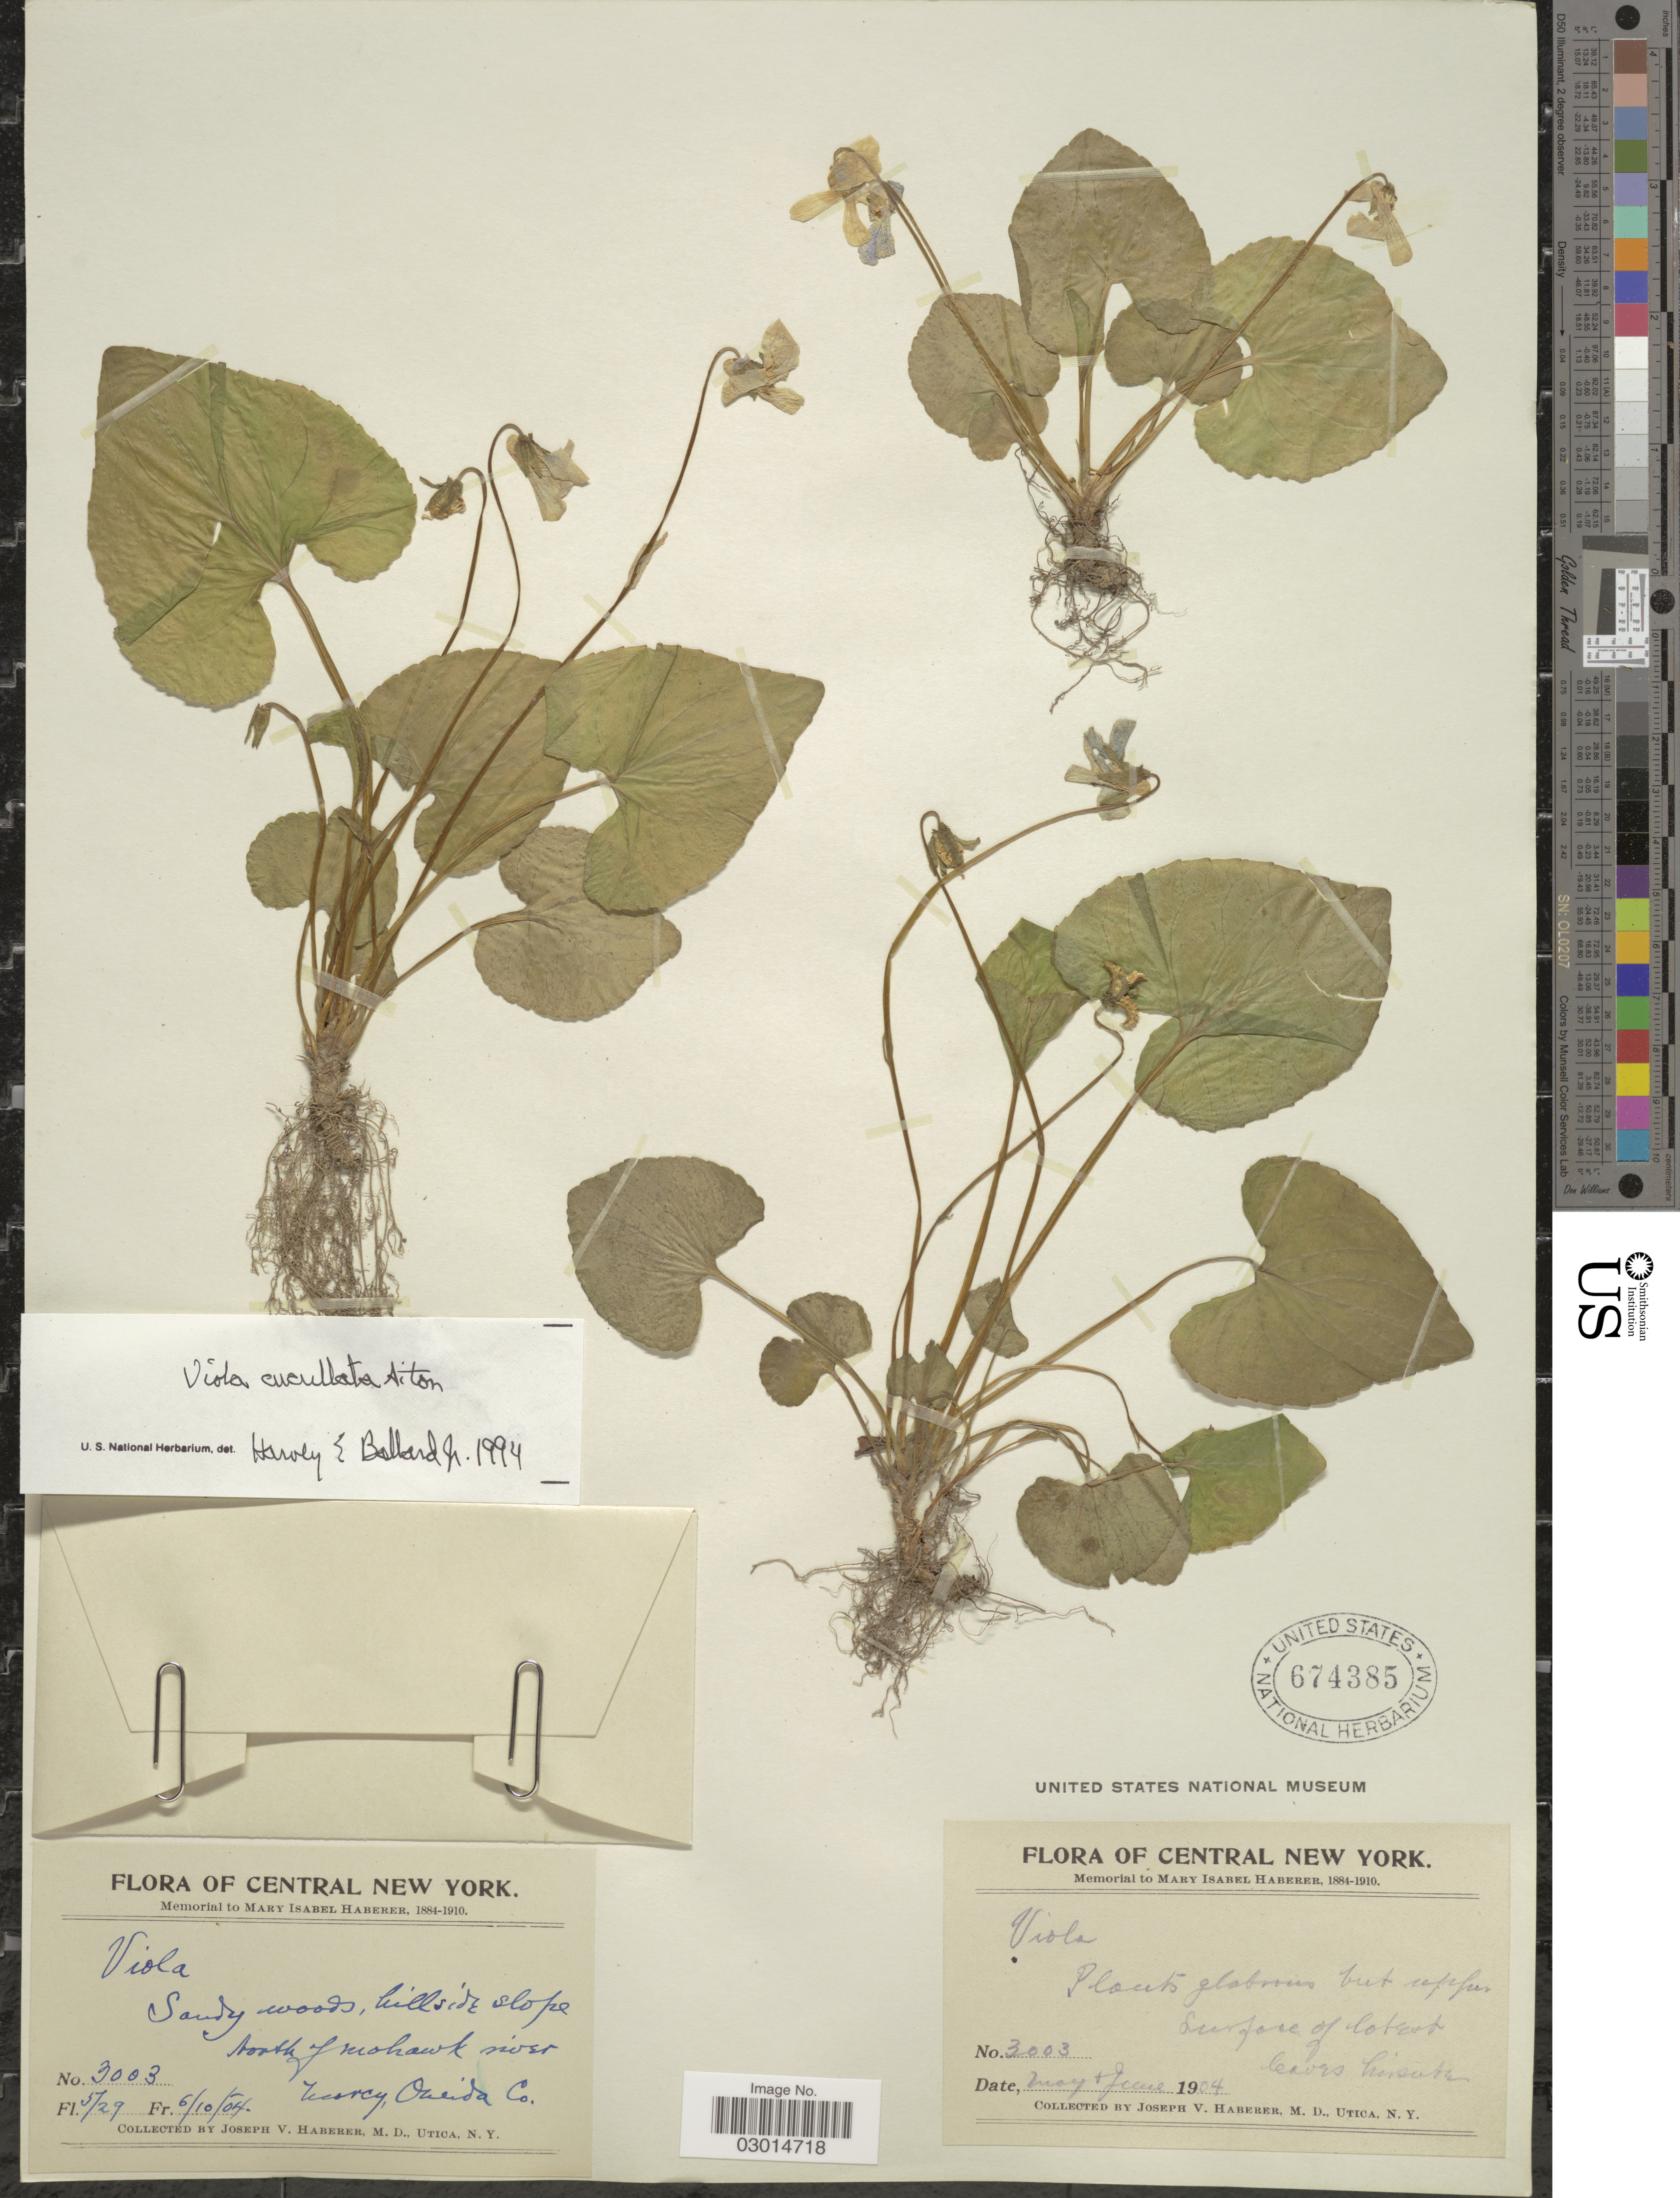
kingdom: Plantae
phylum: Tracheophyta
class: Magnoliopsida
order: Malpighiales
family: Violaceae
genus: Viola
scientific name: Viola cucullata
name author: Aiton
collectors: J. V. Haberer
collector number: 3003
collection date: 1904-05-29/1904-06-10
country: United States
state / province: New York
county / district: Oneida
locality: Central New York. Hillside slope north of Mohawk river, Mercy, Oneida Co.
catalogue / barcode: US 674385